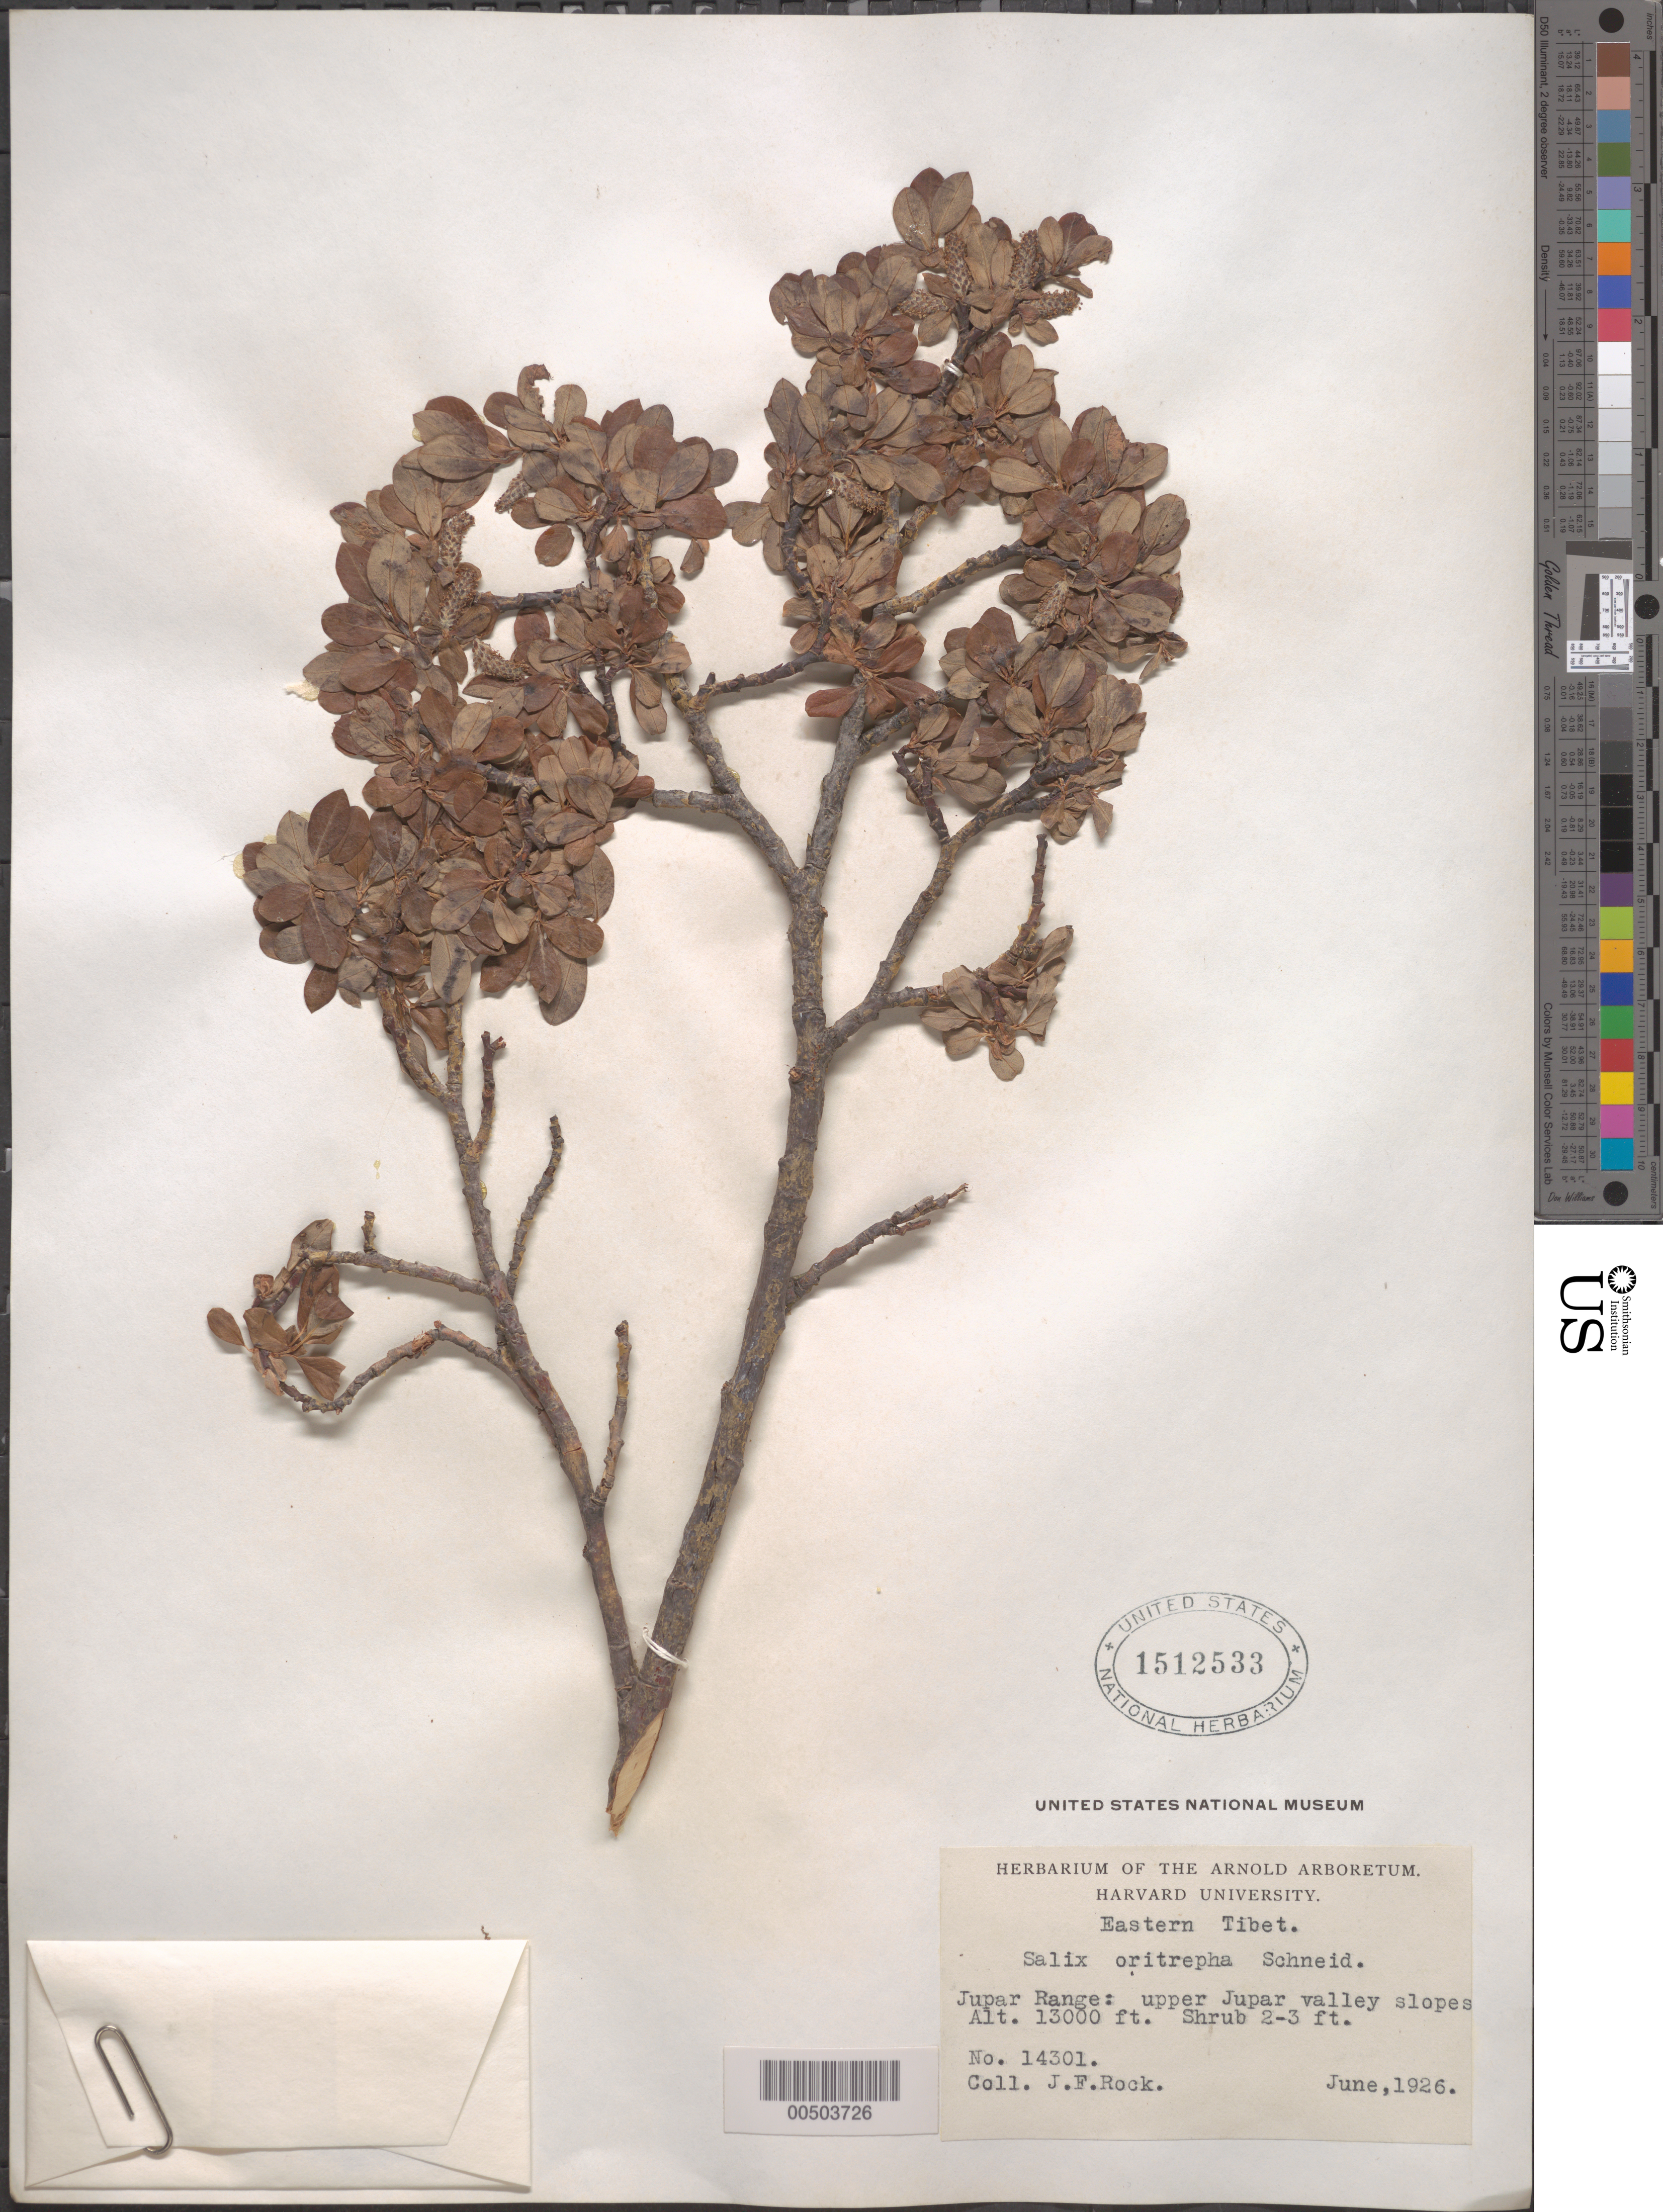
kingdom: Plantae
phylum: Tracheophyta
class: Magnoliopsida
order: Malpighiales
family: Salicaceae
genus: Salix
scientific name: Salix oritrepha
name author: C.K. Schneid.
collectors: J. F. Rock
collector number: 14301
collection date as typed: Jun 1926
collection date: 1926-06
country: China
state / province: Xizang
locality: Jupar Range: upper Jupar valley slopes. Eastern Tibet.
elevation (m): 3962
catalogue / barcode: US 1512533